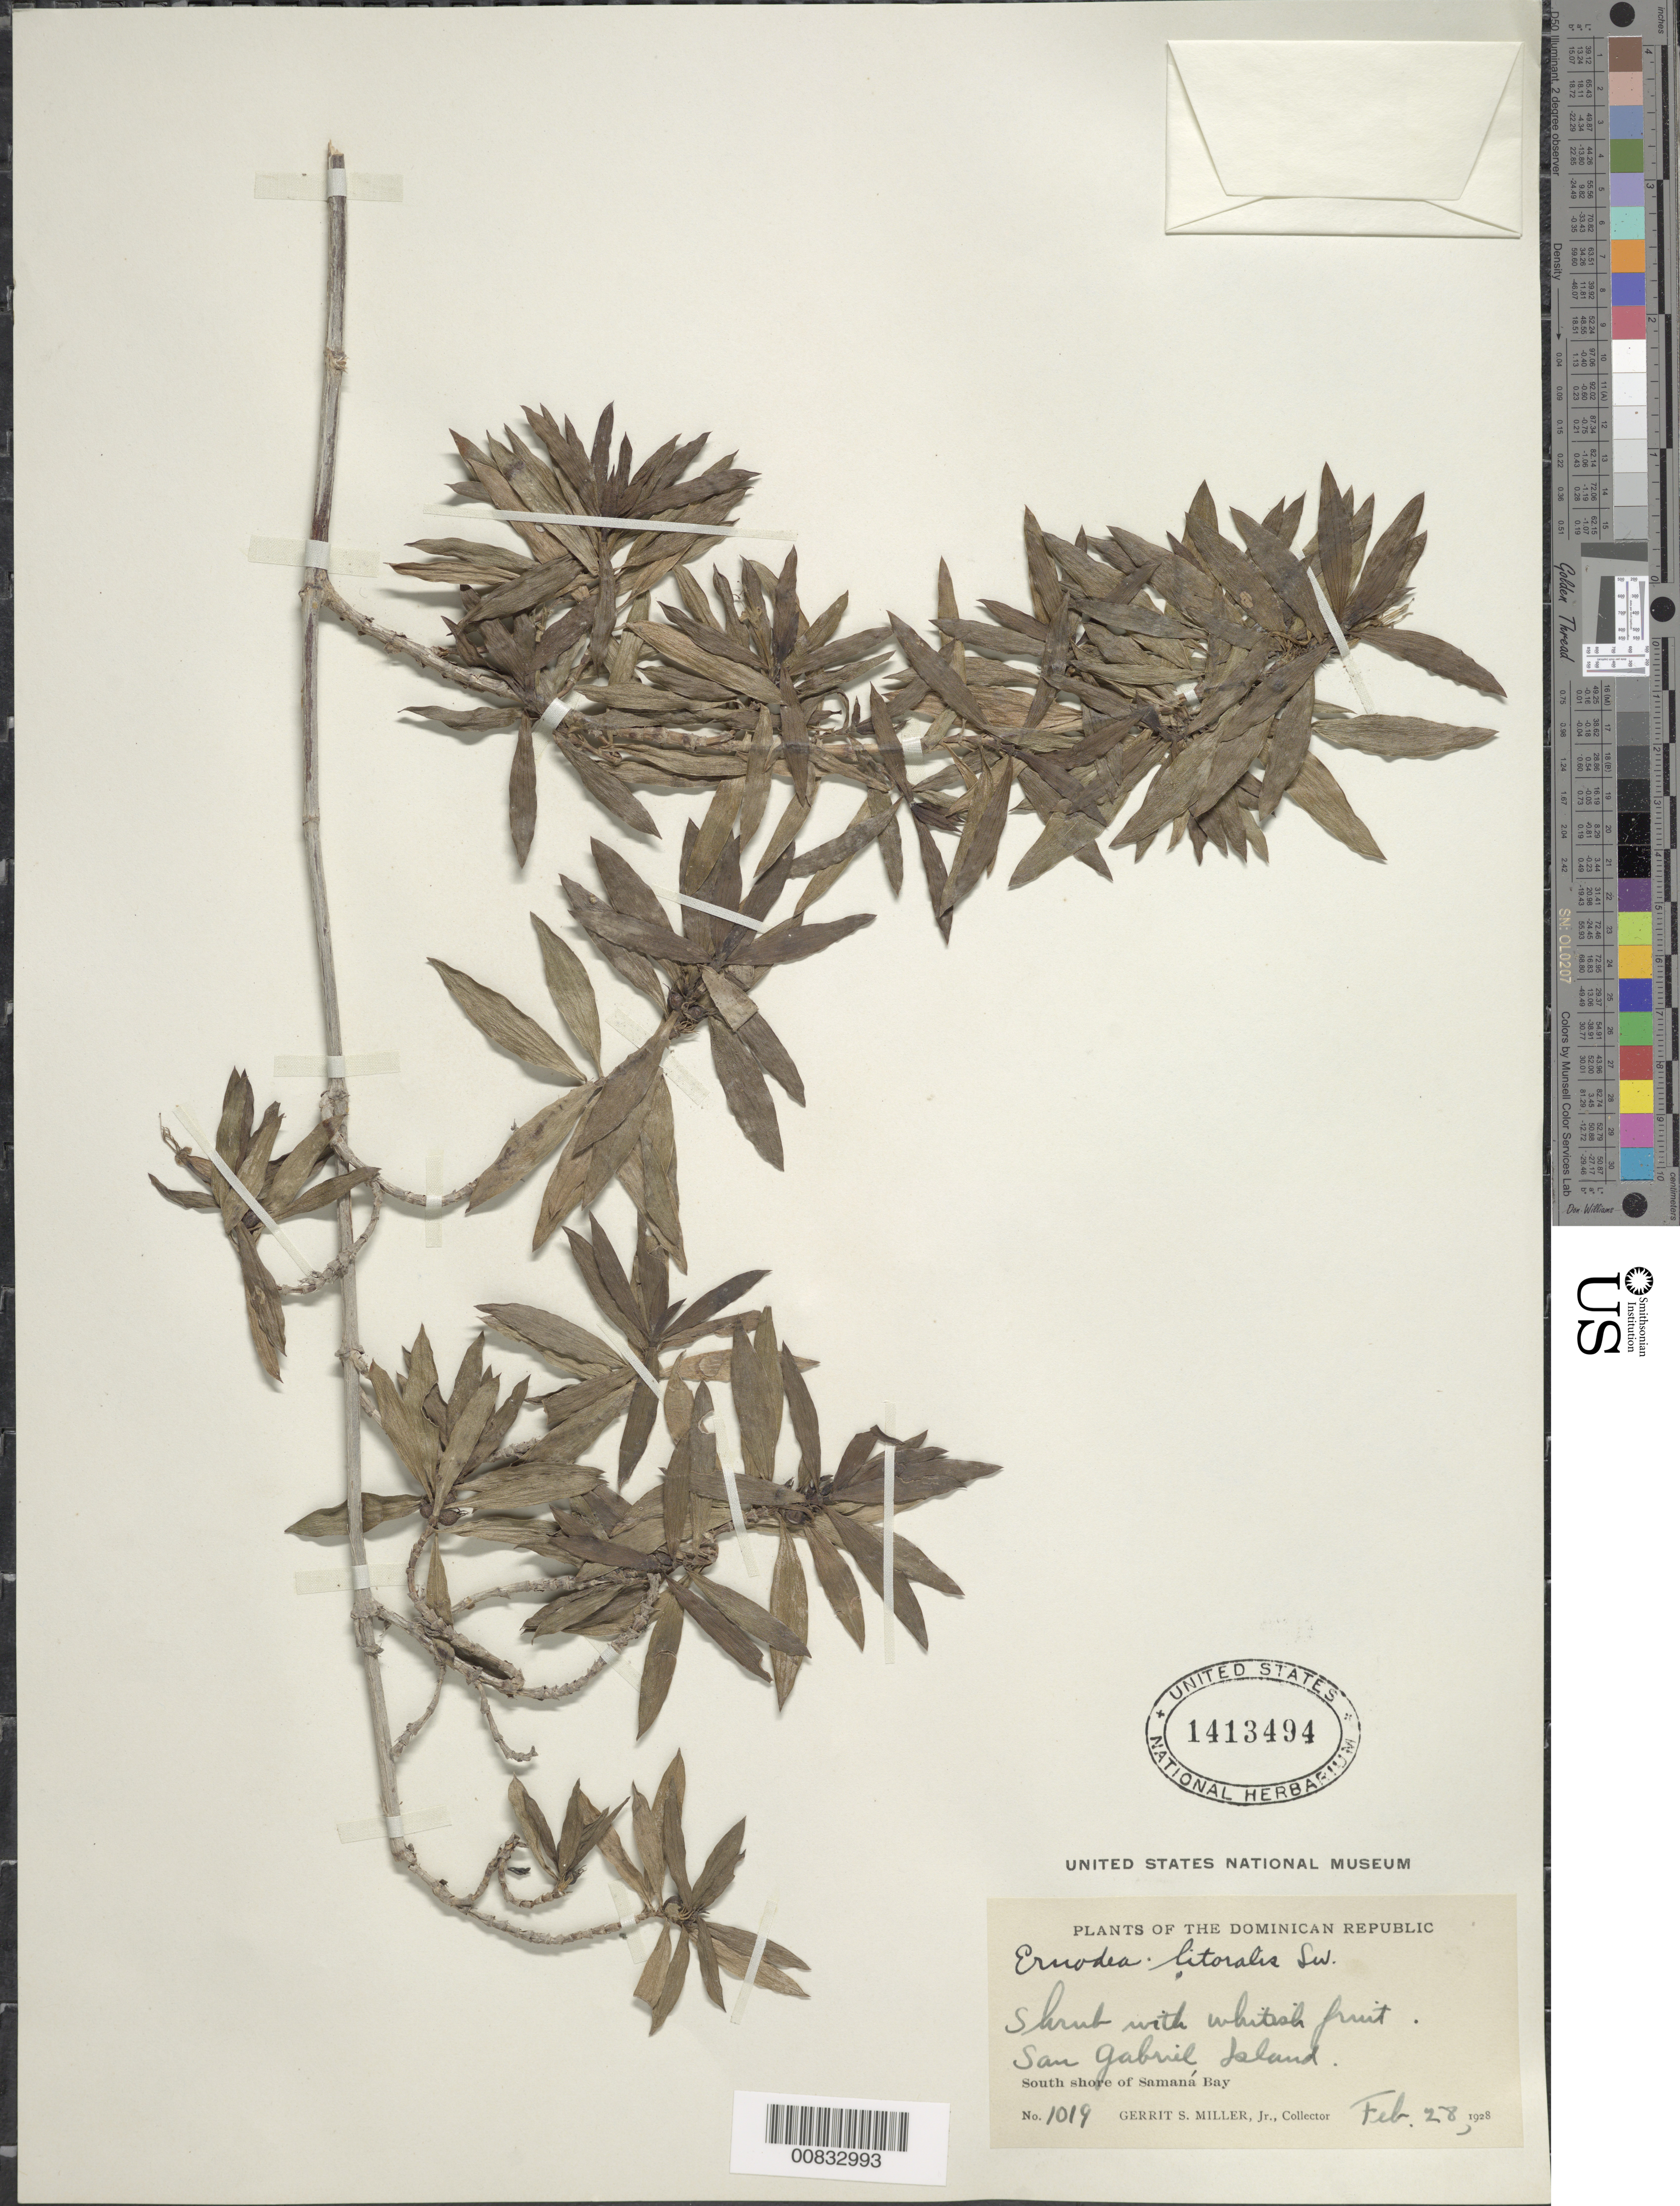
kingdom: Plantae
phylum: Tracheophyta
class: Magnoliopsida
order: Gentianales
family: Rubiaceae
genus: Ernodea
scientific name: Ernodea angusta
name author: Small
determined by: Negrón-Ortiz, V.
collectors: G. S. Miller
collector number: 1019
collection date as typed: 28 Feb 1928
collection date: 1928-02-28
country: Dominican Republic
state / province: Samana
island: Isla San Gabriel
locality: South shore of Samaná Bay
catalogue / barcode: US 1413494